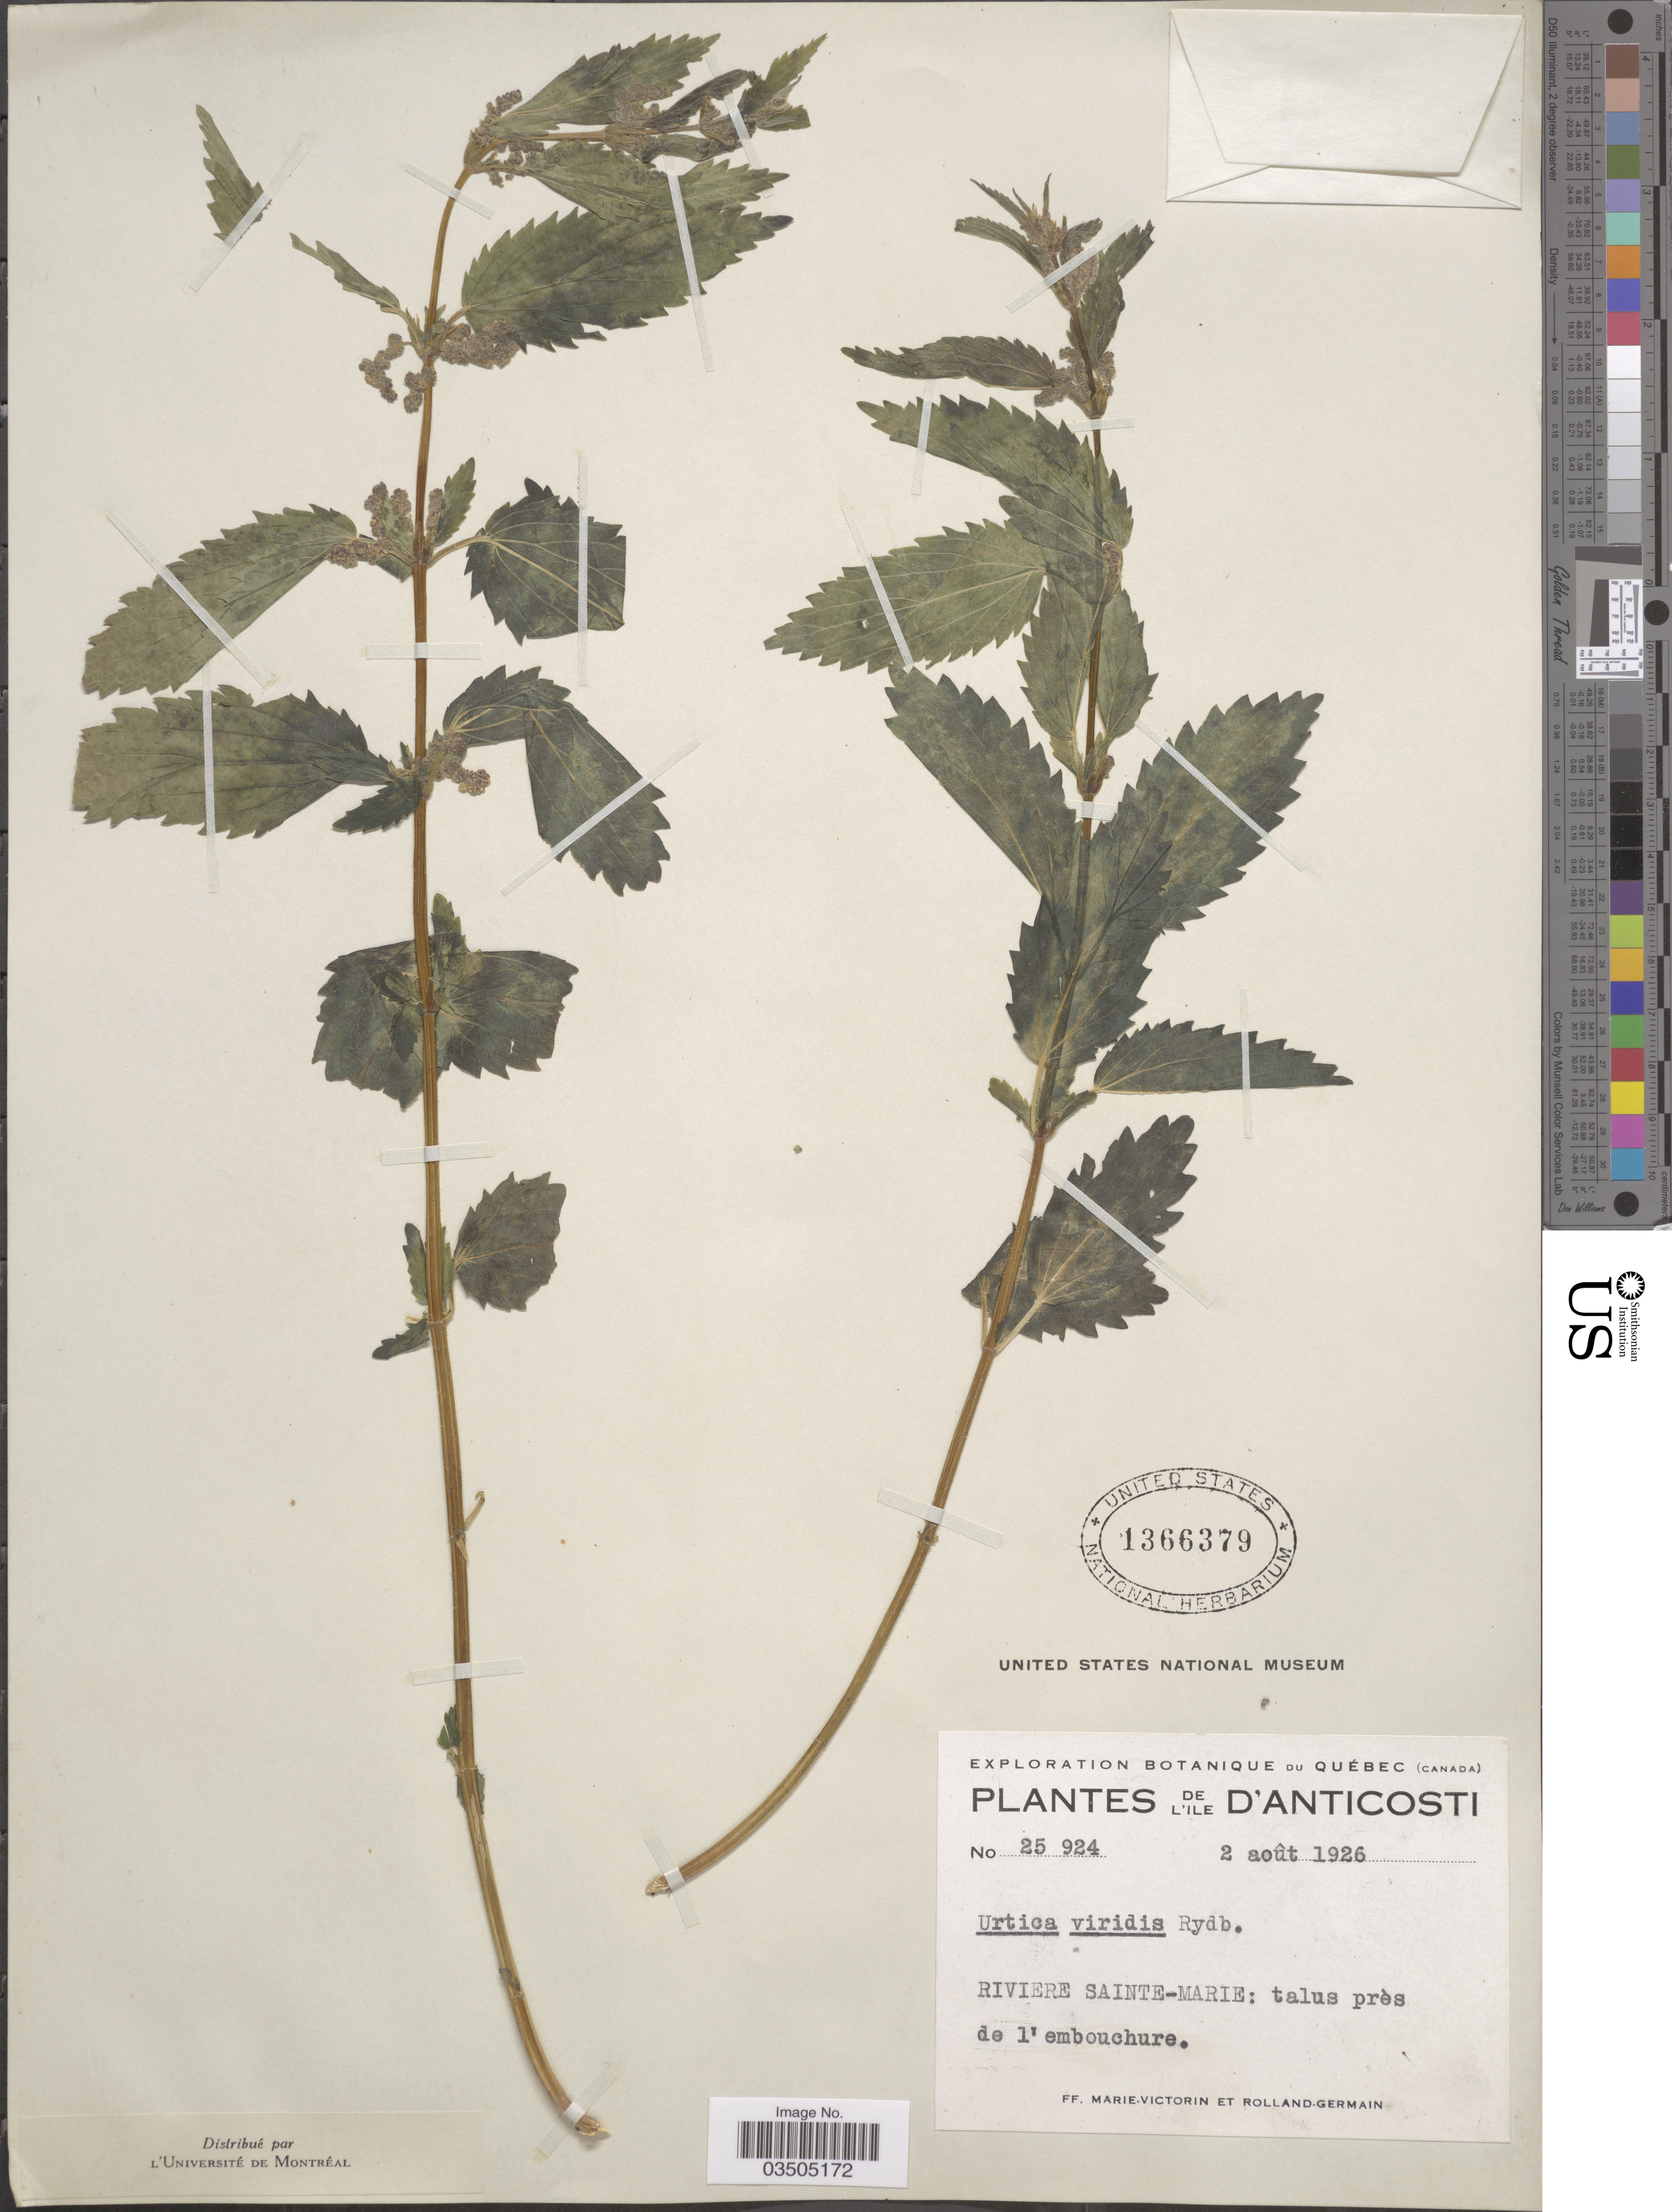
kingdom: Plantae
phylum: Tracheophyta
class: Magnoliopsida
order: Rosales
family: Urticaceae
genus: Urtica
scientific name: Urtica dioica subsp. gracilis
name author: L.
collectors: F. Marie-Victorin & Rolland-Germain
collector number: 25924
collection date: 1926-08-02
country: Canada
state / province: Quebec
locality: Ile D'Anticosti. Riviere Sainte-Marie: talus près de l'embouchure.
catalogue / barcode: US 1366379